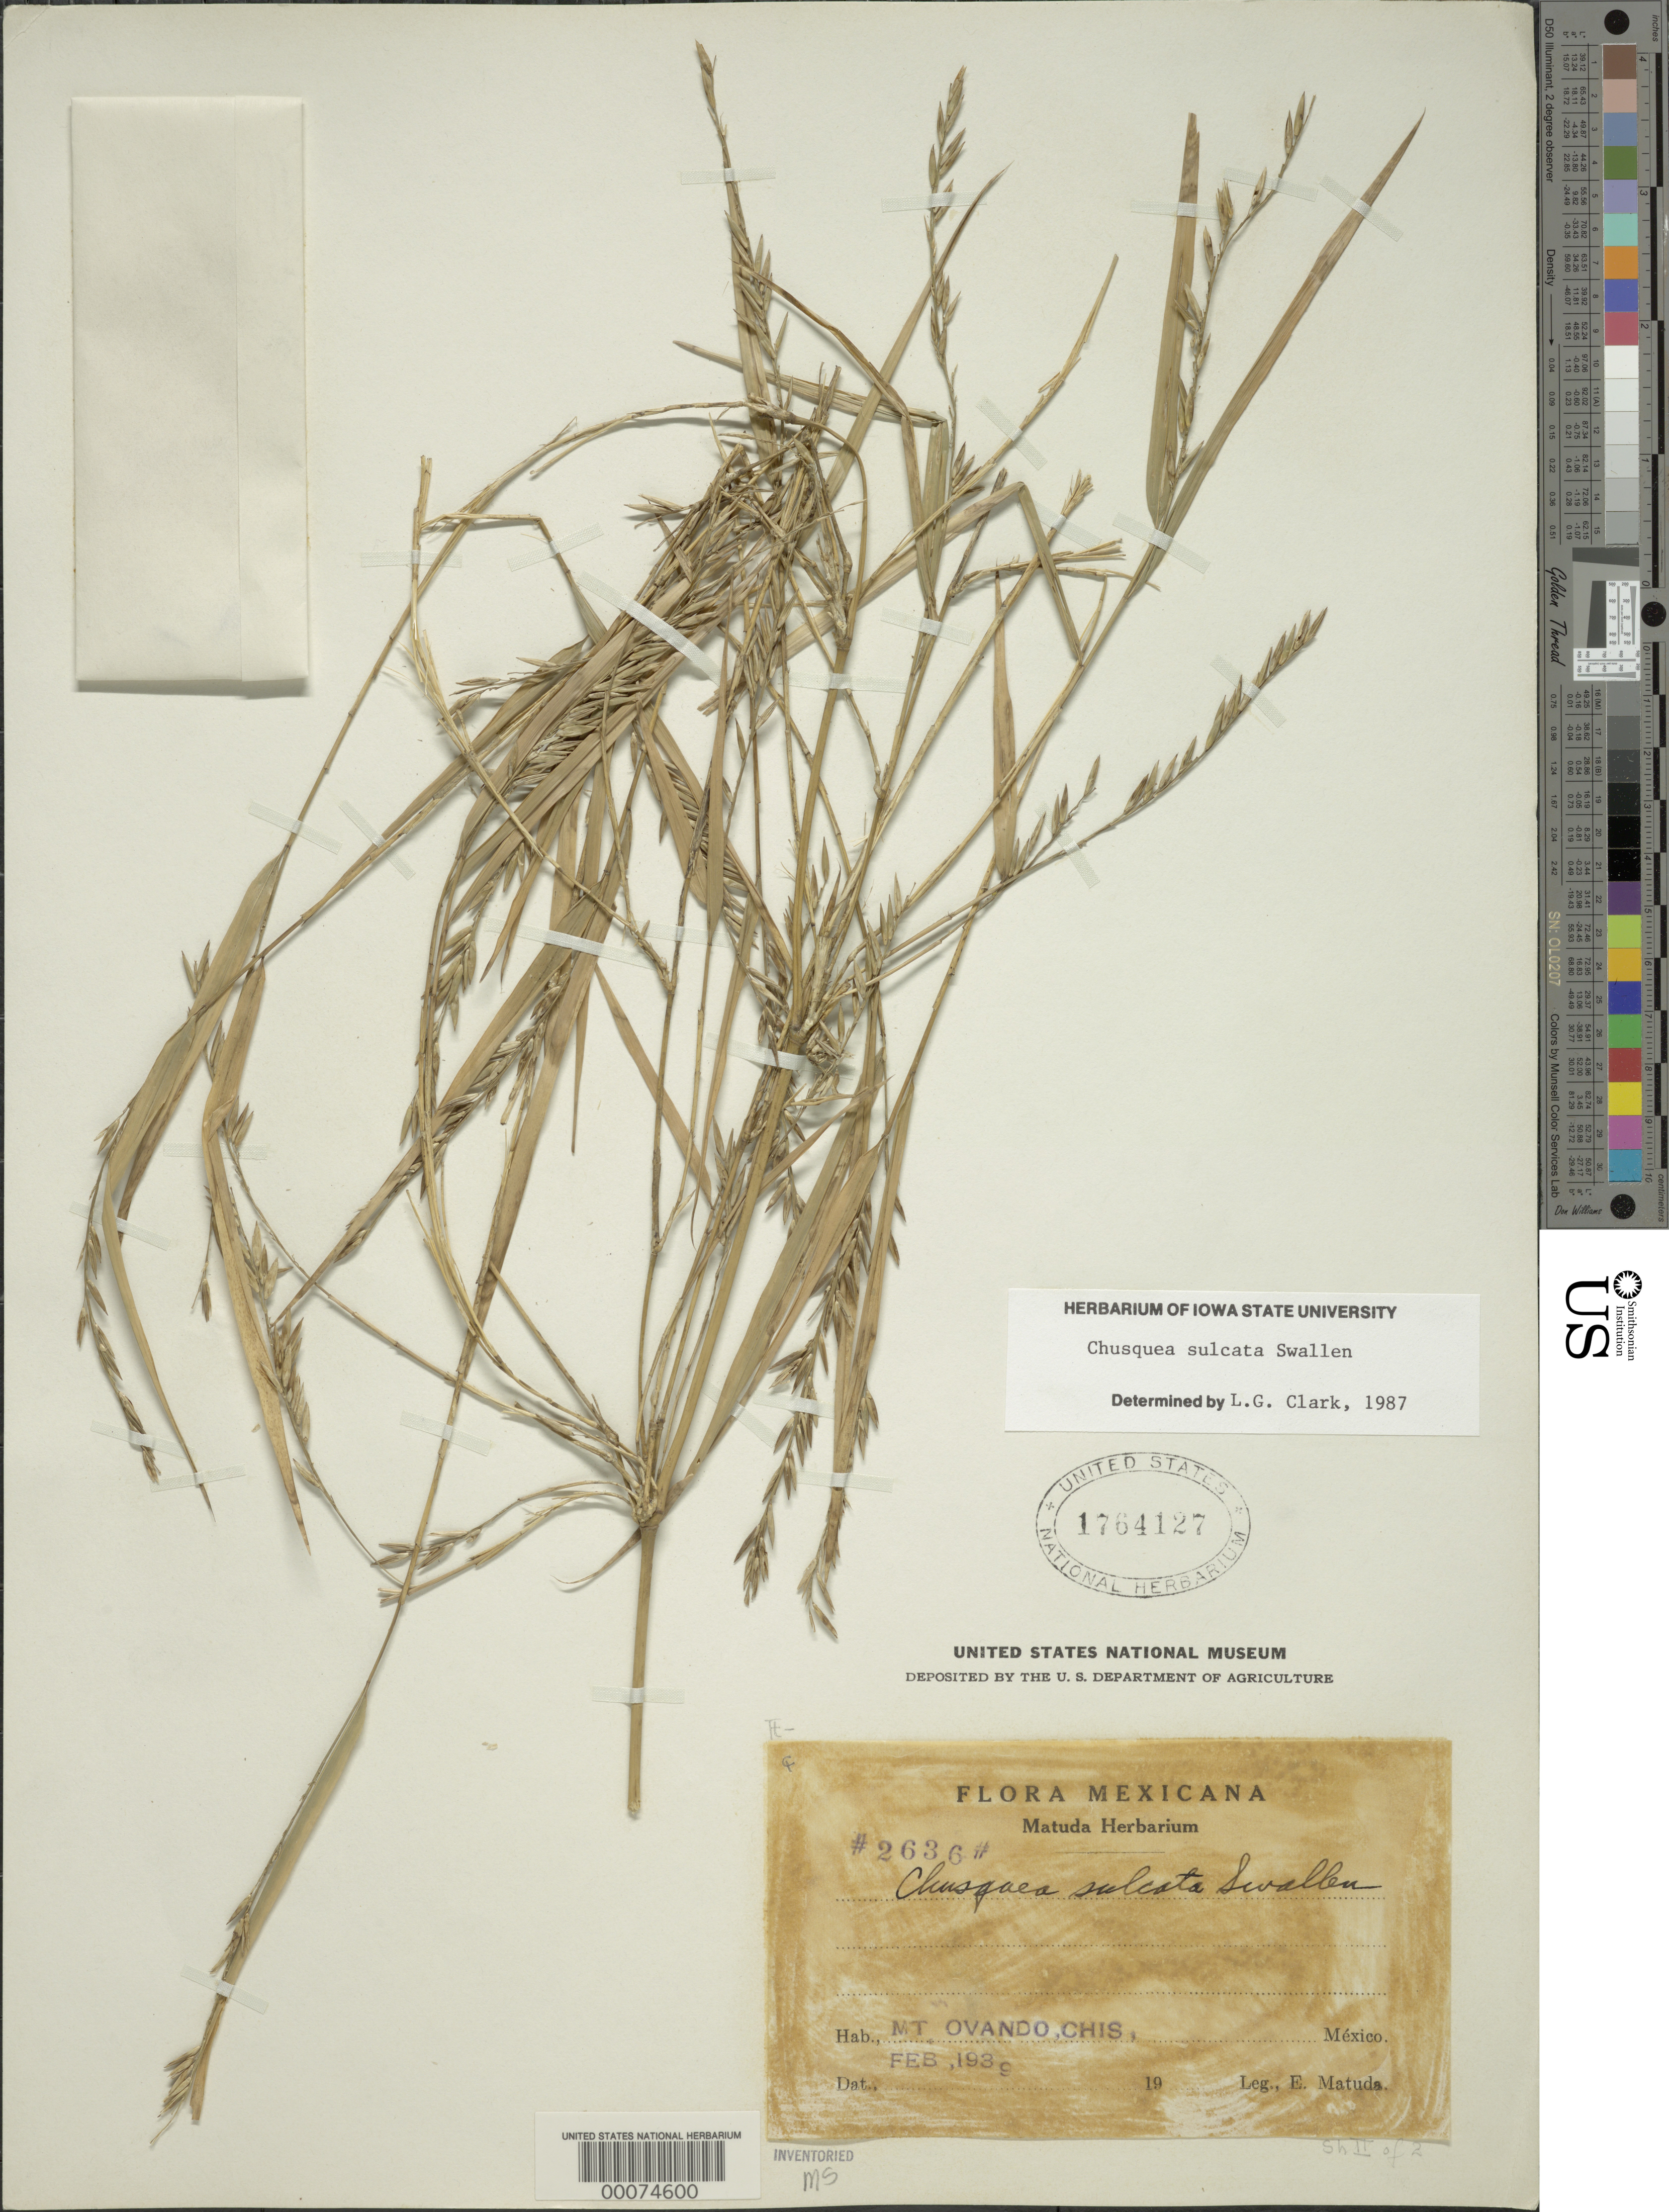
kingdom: Plantae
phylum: Tracheophyta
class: Liliopsida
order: Poales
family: Poaceae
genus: Chusquea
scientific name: Chusquea sulcata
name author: Swallen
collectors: E. Matuda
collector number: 2636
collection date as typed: Feb 1939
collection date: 1939-02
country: Mexico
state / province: Chiapas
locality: Mt. ovando, chis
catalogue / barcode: US 1764127